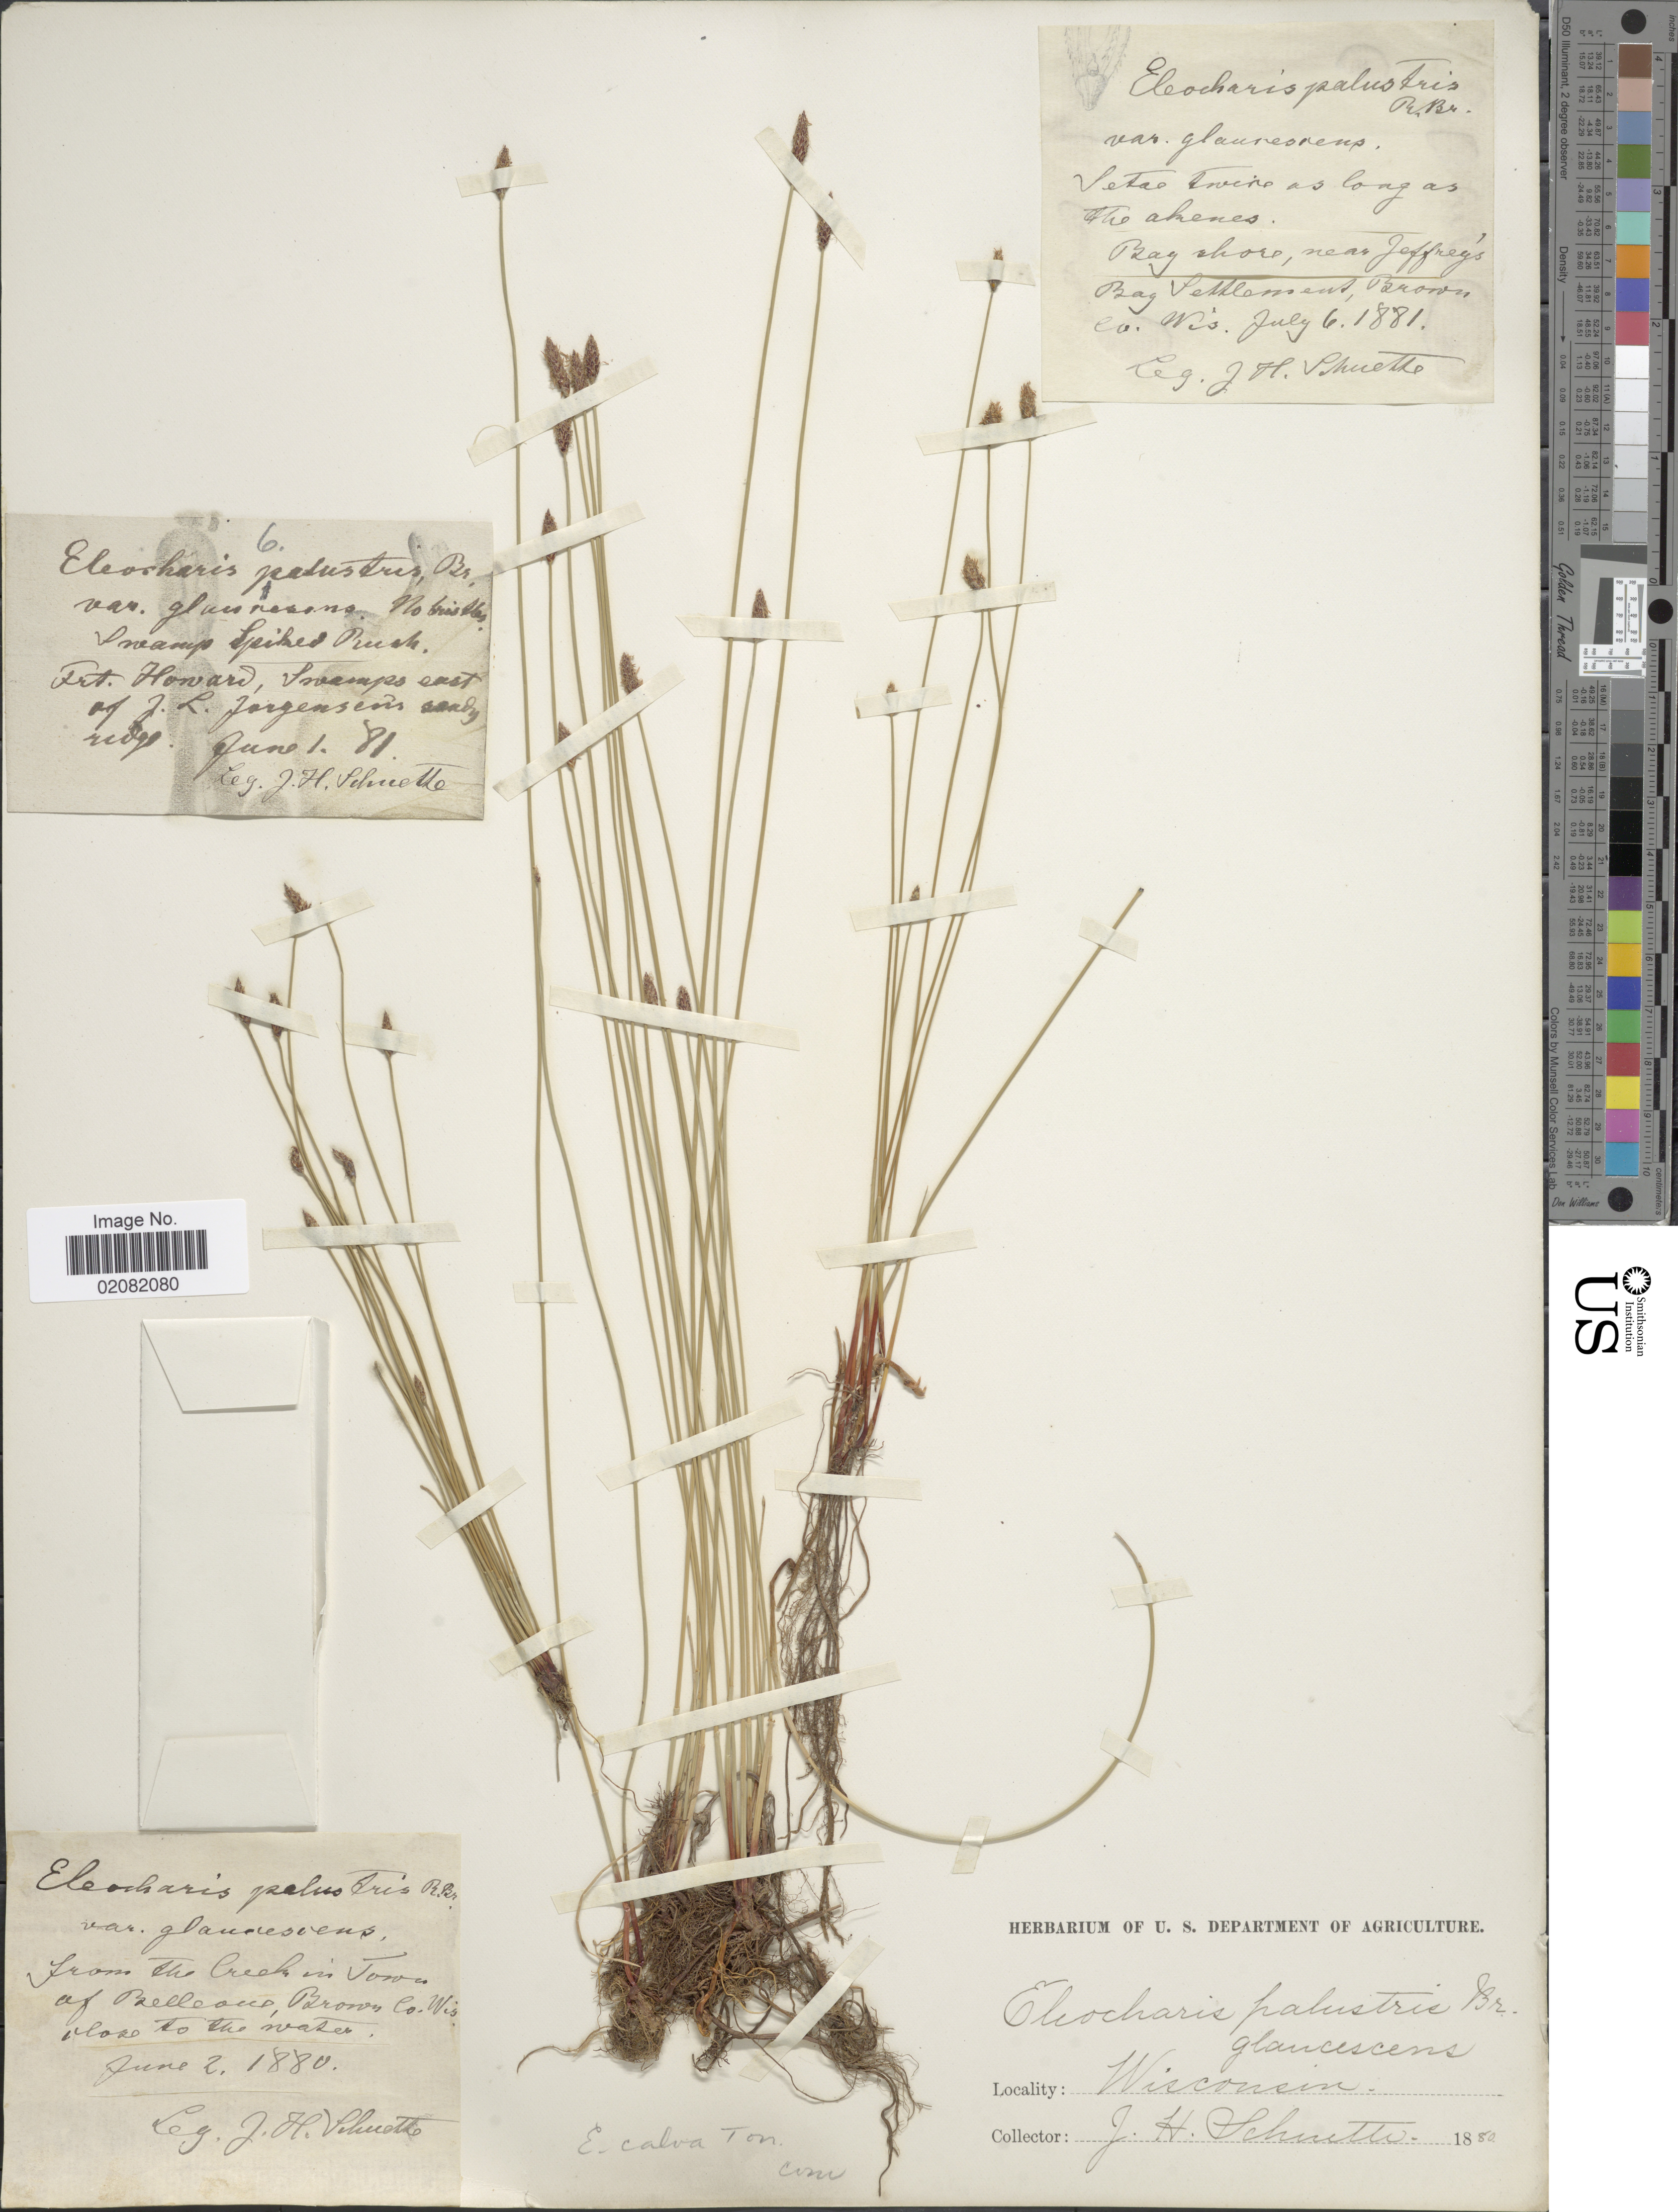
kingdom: Plantae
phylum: Tracheophyta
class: Liliopsida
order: Poales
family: Cyperaceae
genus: Eleocharis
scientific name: Eleocharis erythropoda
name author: Steud.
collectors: J. Schutte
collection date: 1881-07-06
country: United States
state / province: Wisconsin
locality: Bay shore, near Jeffrey's Bag Settlement, Brown Co